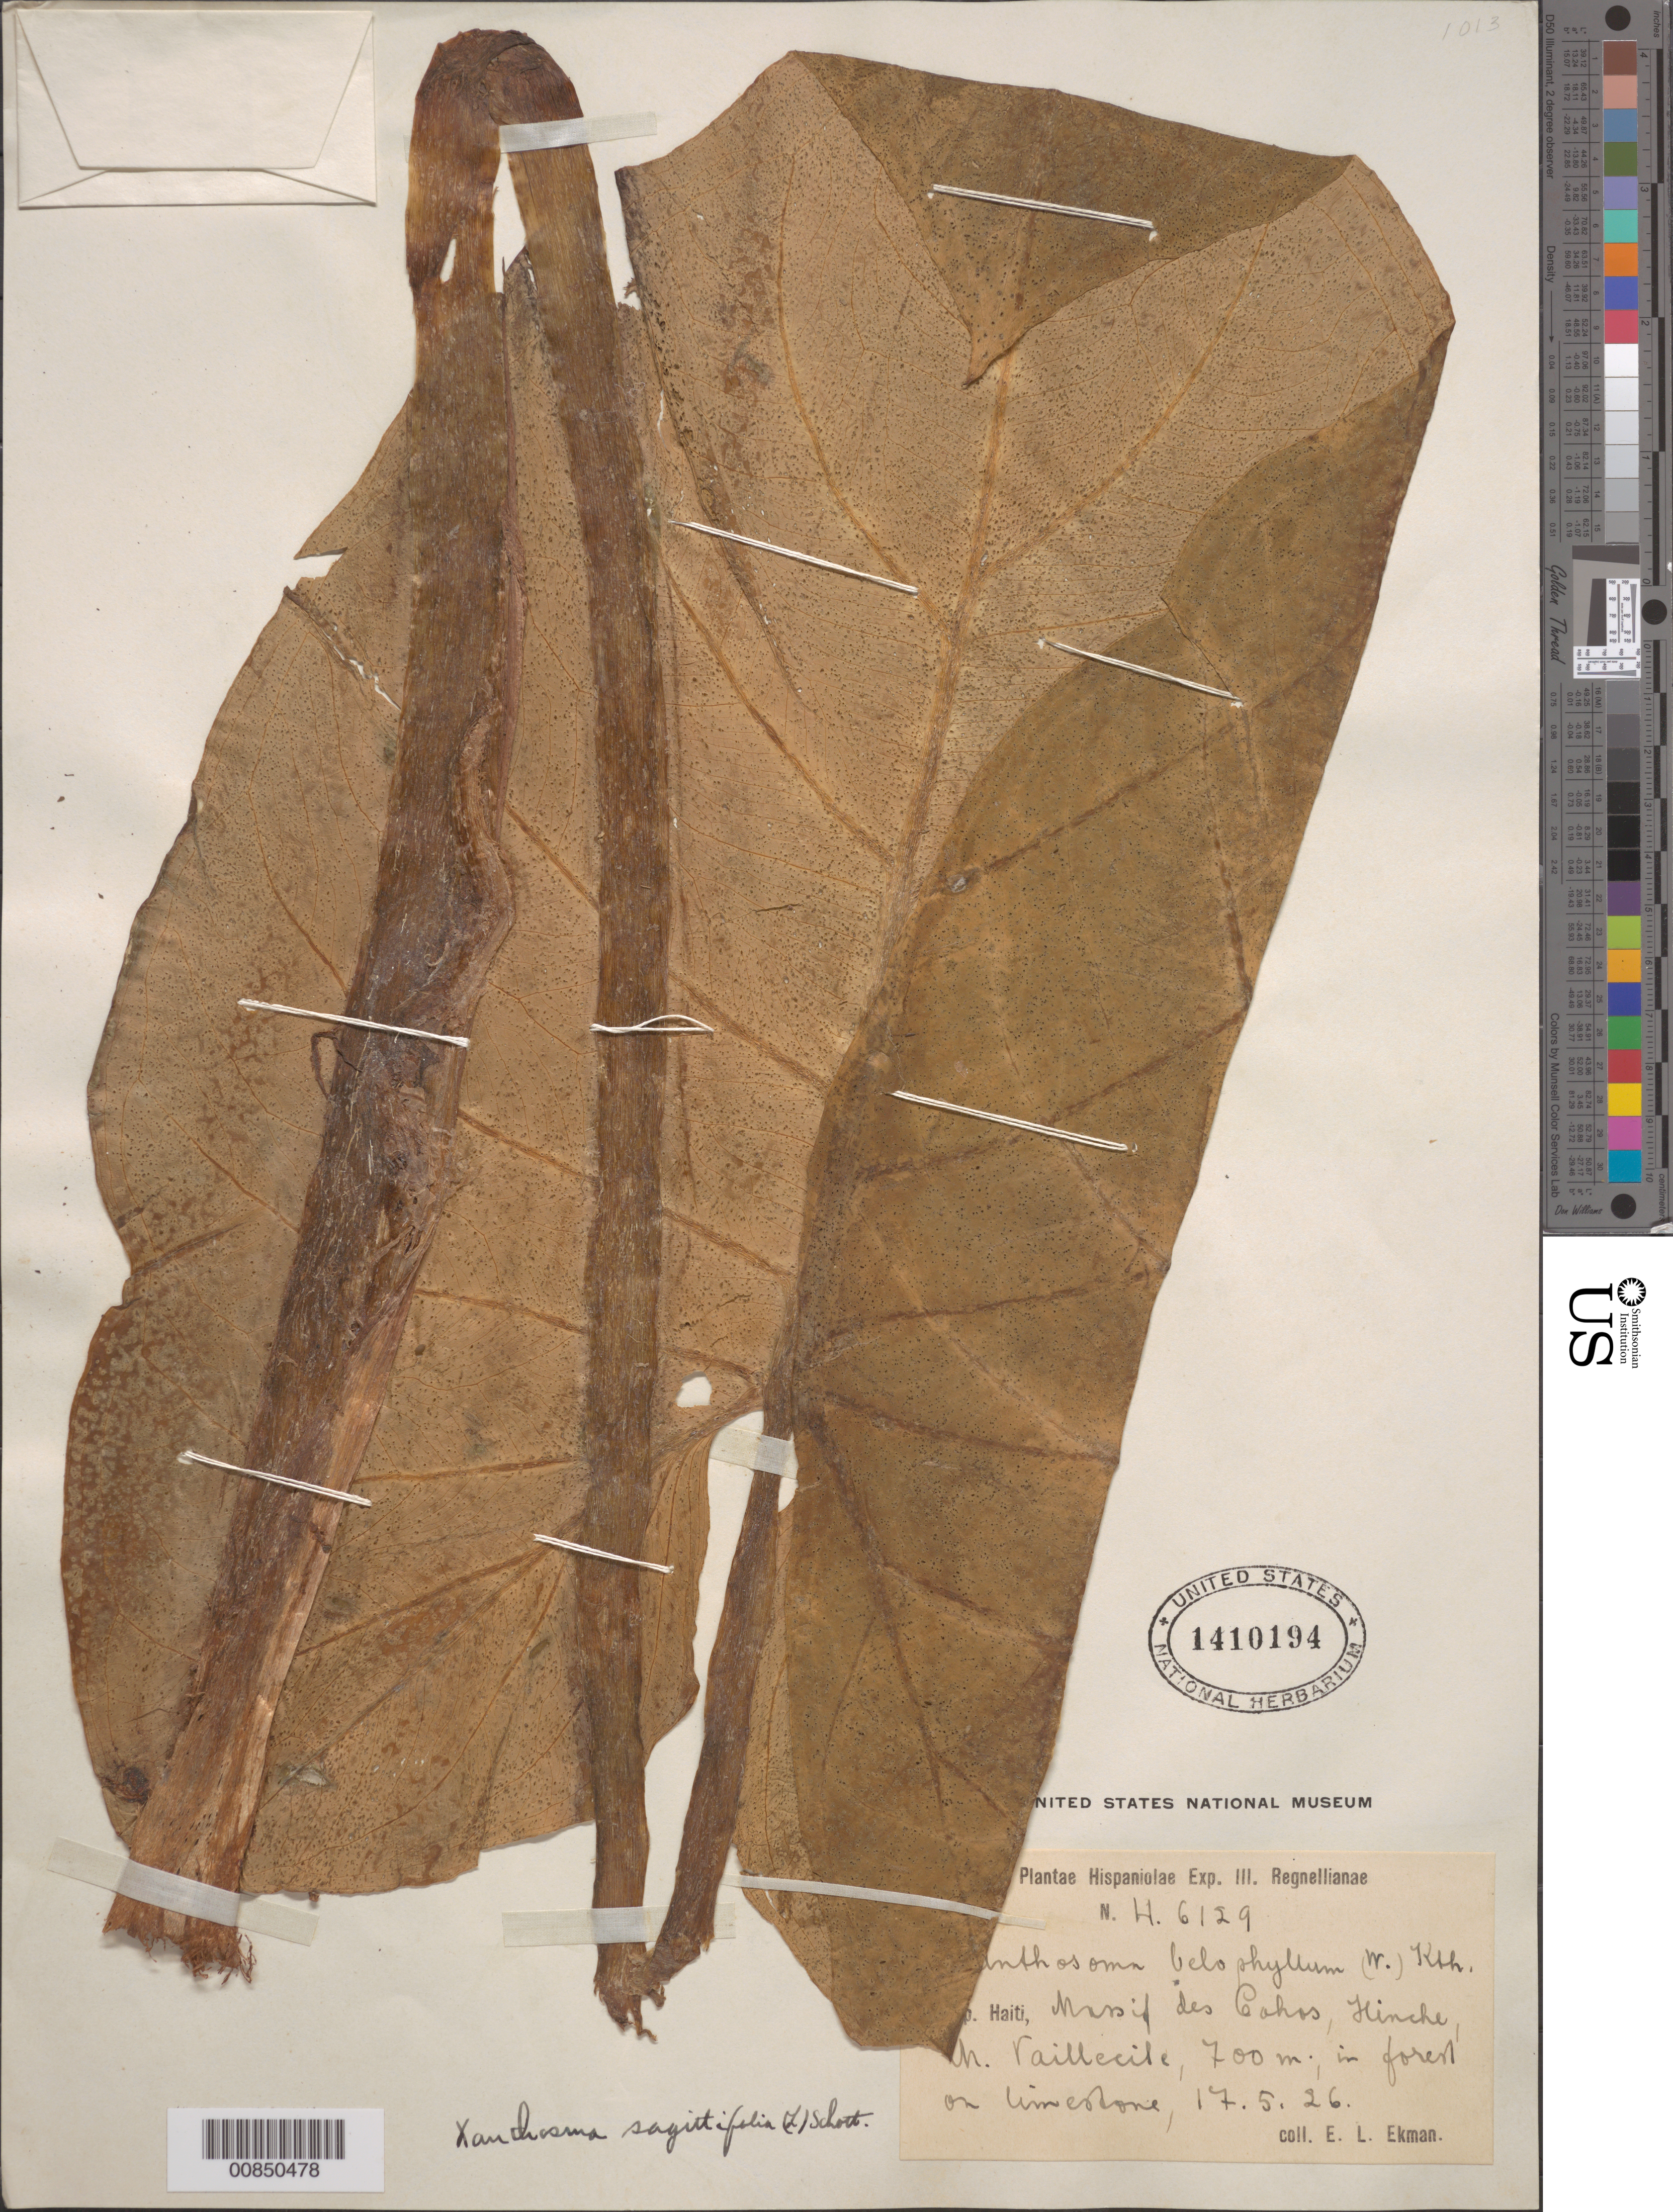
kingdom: Plantae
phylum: Tracheophyta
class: Liliopsida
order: Alismatales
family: Araceae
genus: Xanthosoma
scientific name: Xanthosoma sagittifolium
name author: (L.) Schott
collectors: E. L. Ekman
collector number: H 6129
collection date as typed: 17 May 1926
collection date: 1926-05-17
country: Haiti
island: Hispaniola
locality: Massif des Cahos, Hinche, M. Vaillecite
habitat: In forest on limestone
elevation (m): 700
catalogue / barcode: US 1410194